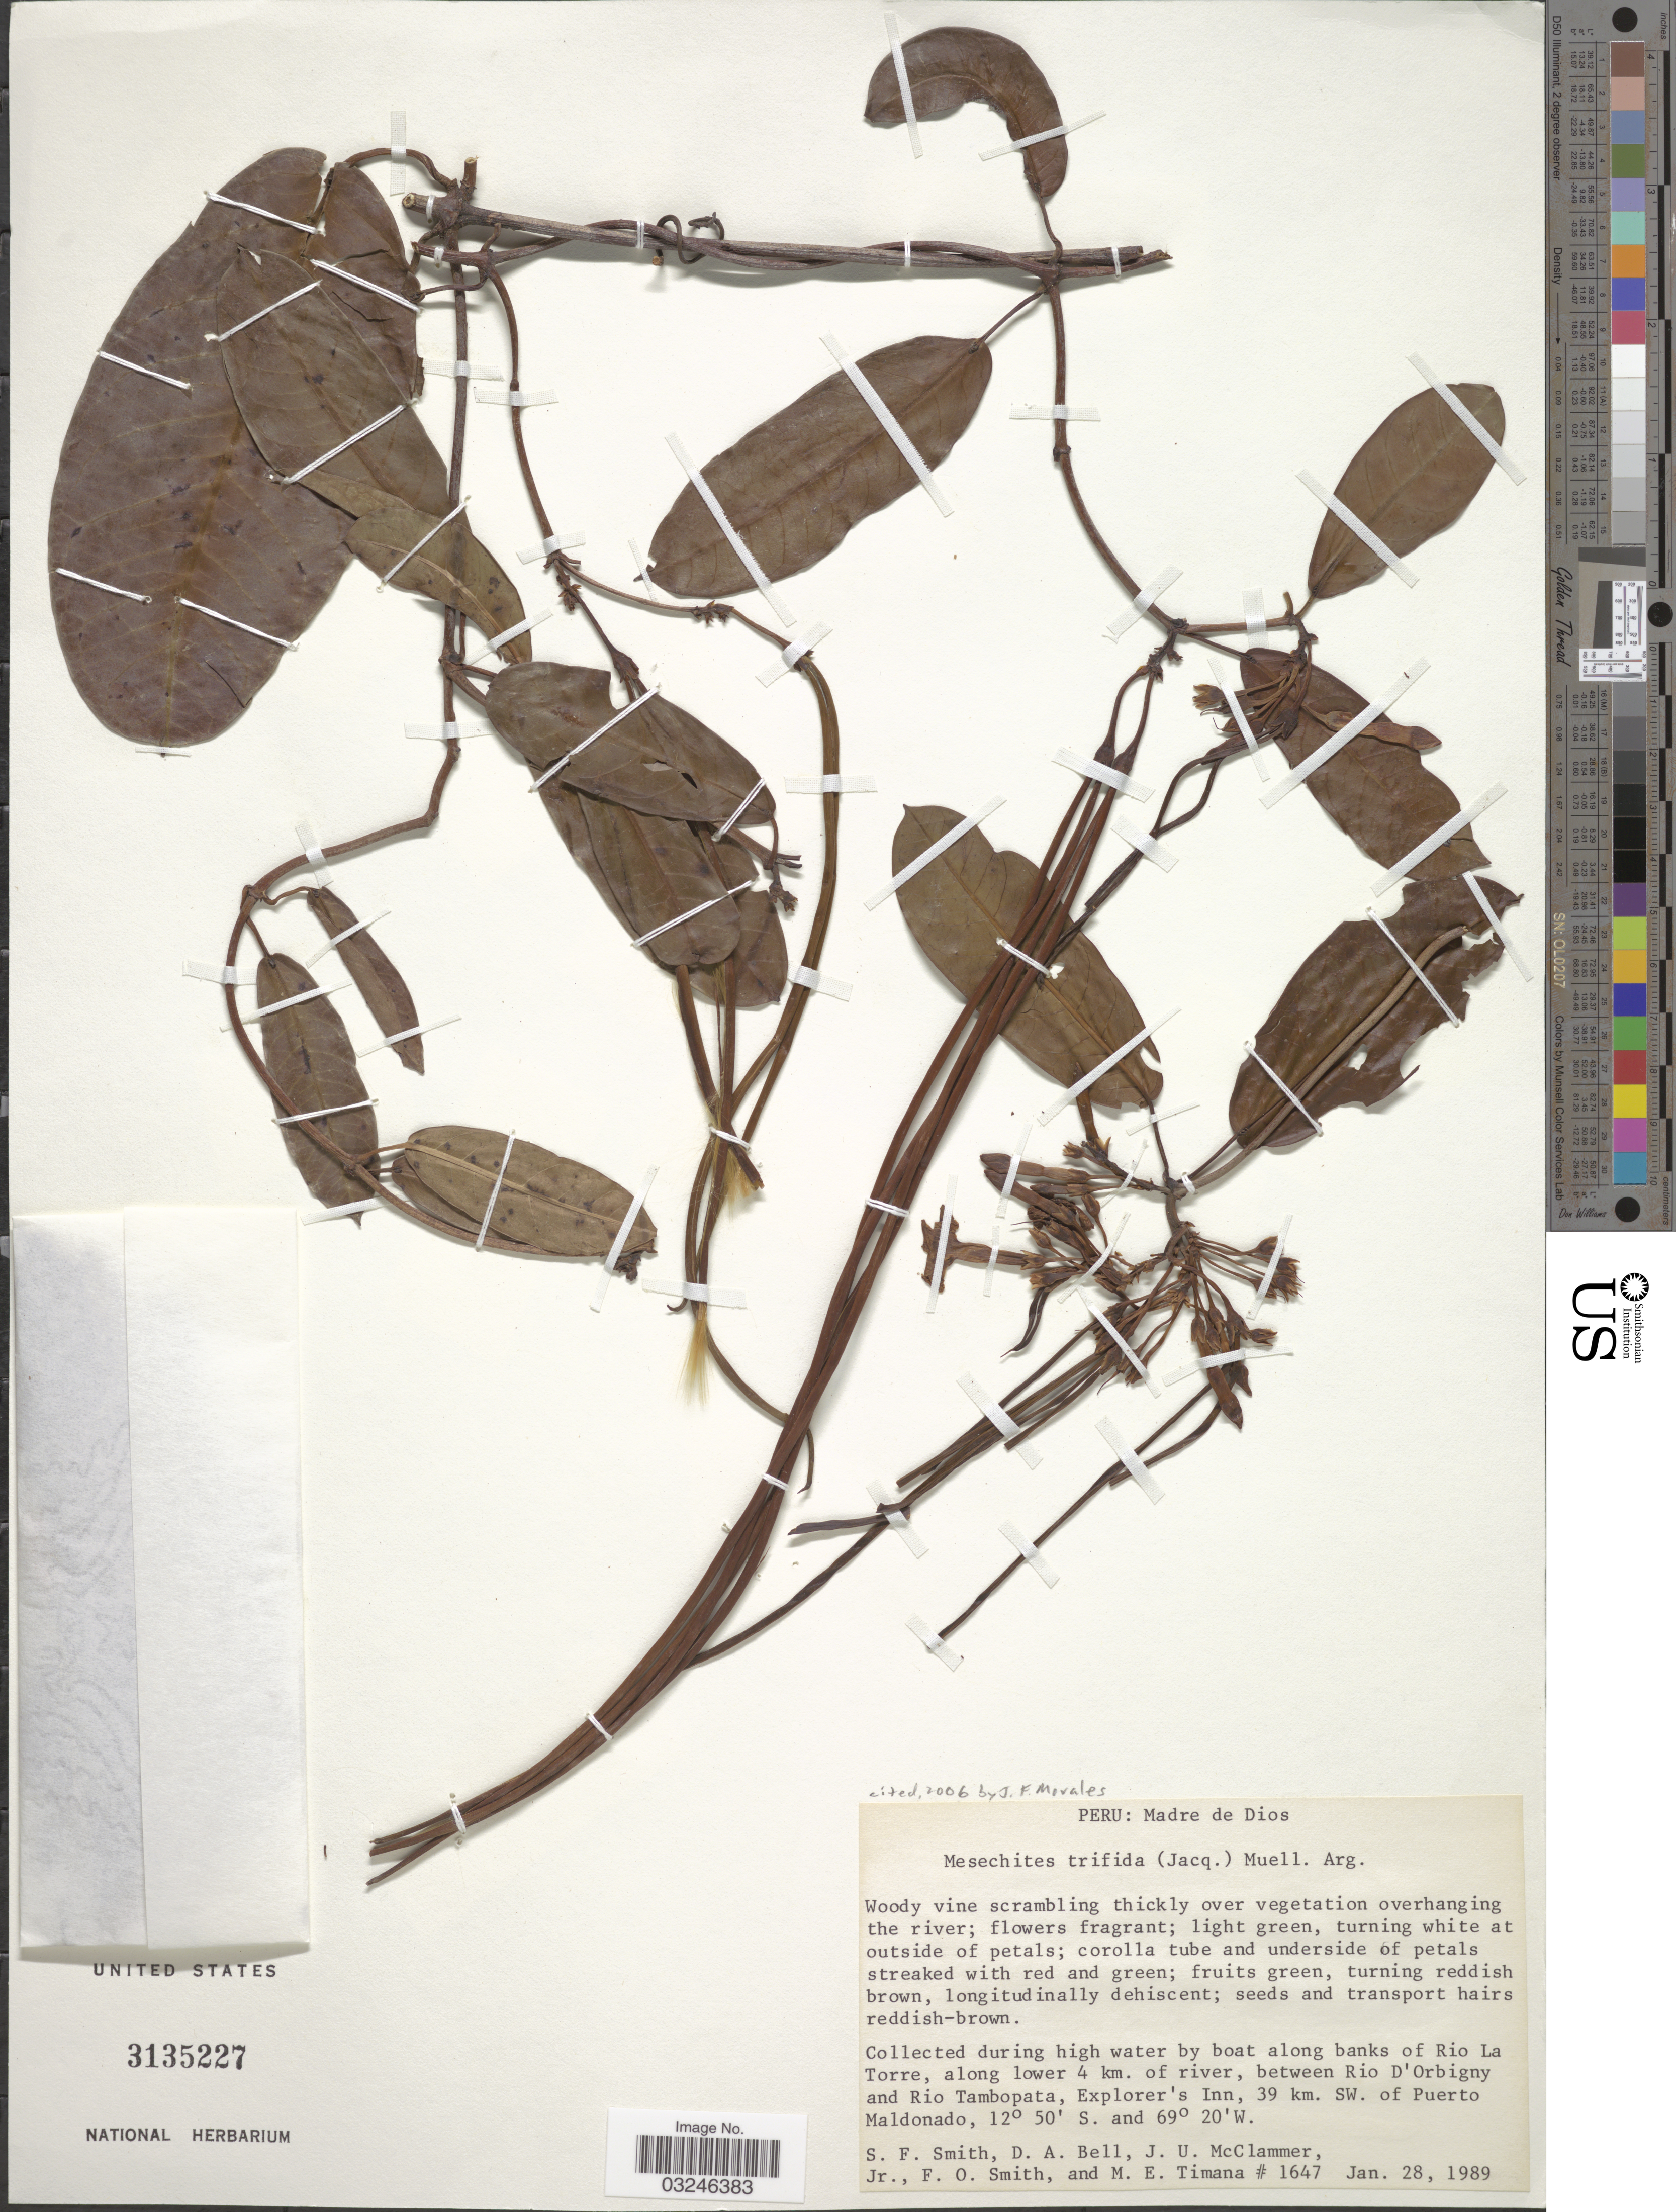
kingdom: Plantae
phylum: Tracheophyta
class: Magnoliopsida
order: Gentianales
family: Apocynaceae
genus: Mesechites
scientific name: Mesechites trifidus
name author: (Jacq.) Müll. Arg.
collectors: S.F. Smith, D. A. Bell, J. McClammer Jr. & F. Smith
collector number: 1647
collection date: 1989-01-28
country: Peru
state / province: Madre de Dios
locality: During high water by boat along banks of Rio La Torre, along lower 4 km. of river, between Rio D'Orbigny and Rio Tambopata, Explorer's Inn, 39 km. SW. of Puerto Maldonado.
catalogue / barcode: US 3135227